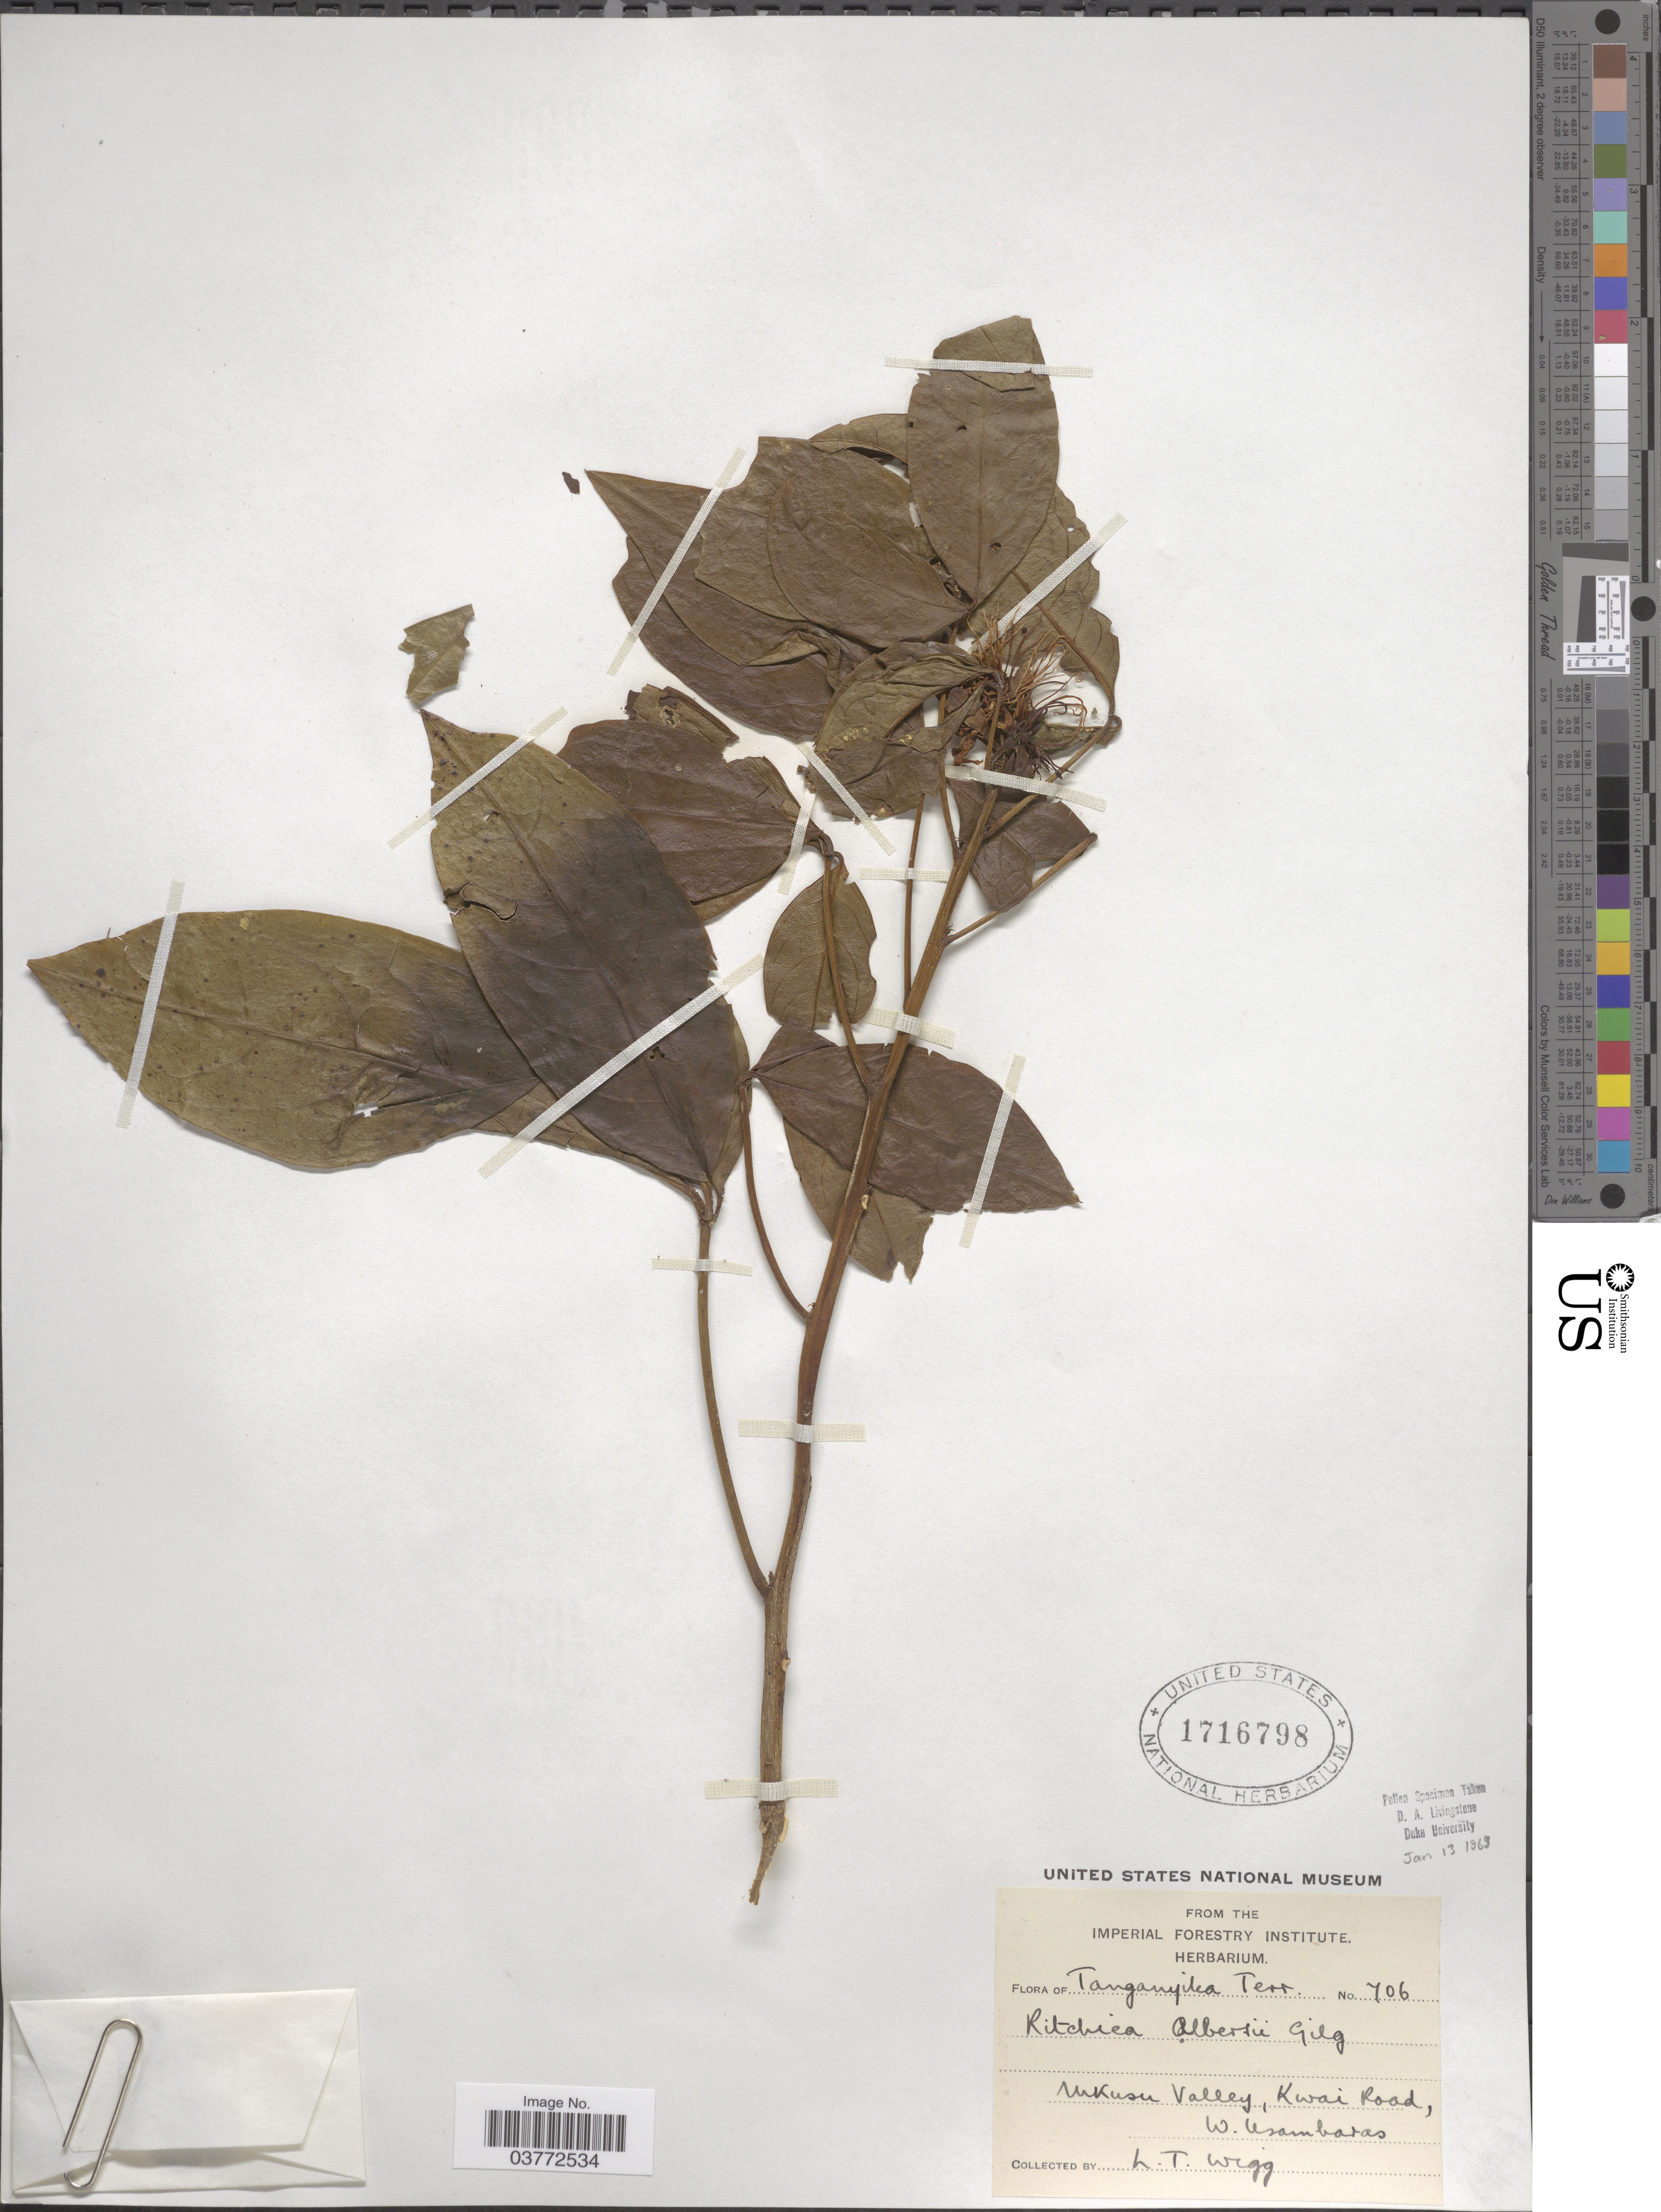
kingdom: Plantae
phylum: Tracheophyta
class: Magnoliopsida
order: Brassicales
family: Capparaceae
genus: Ritchiea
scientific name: Ritchiea albersii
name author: Gilg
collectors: L. Wigg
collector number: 706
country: Tanzania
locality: Tanganyika Terr. Mkusu Valley, Kwai Road. W. Usambaras.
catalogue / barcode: US 1716798